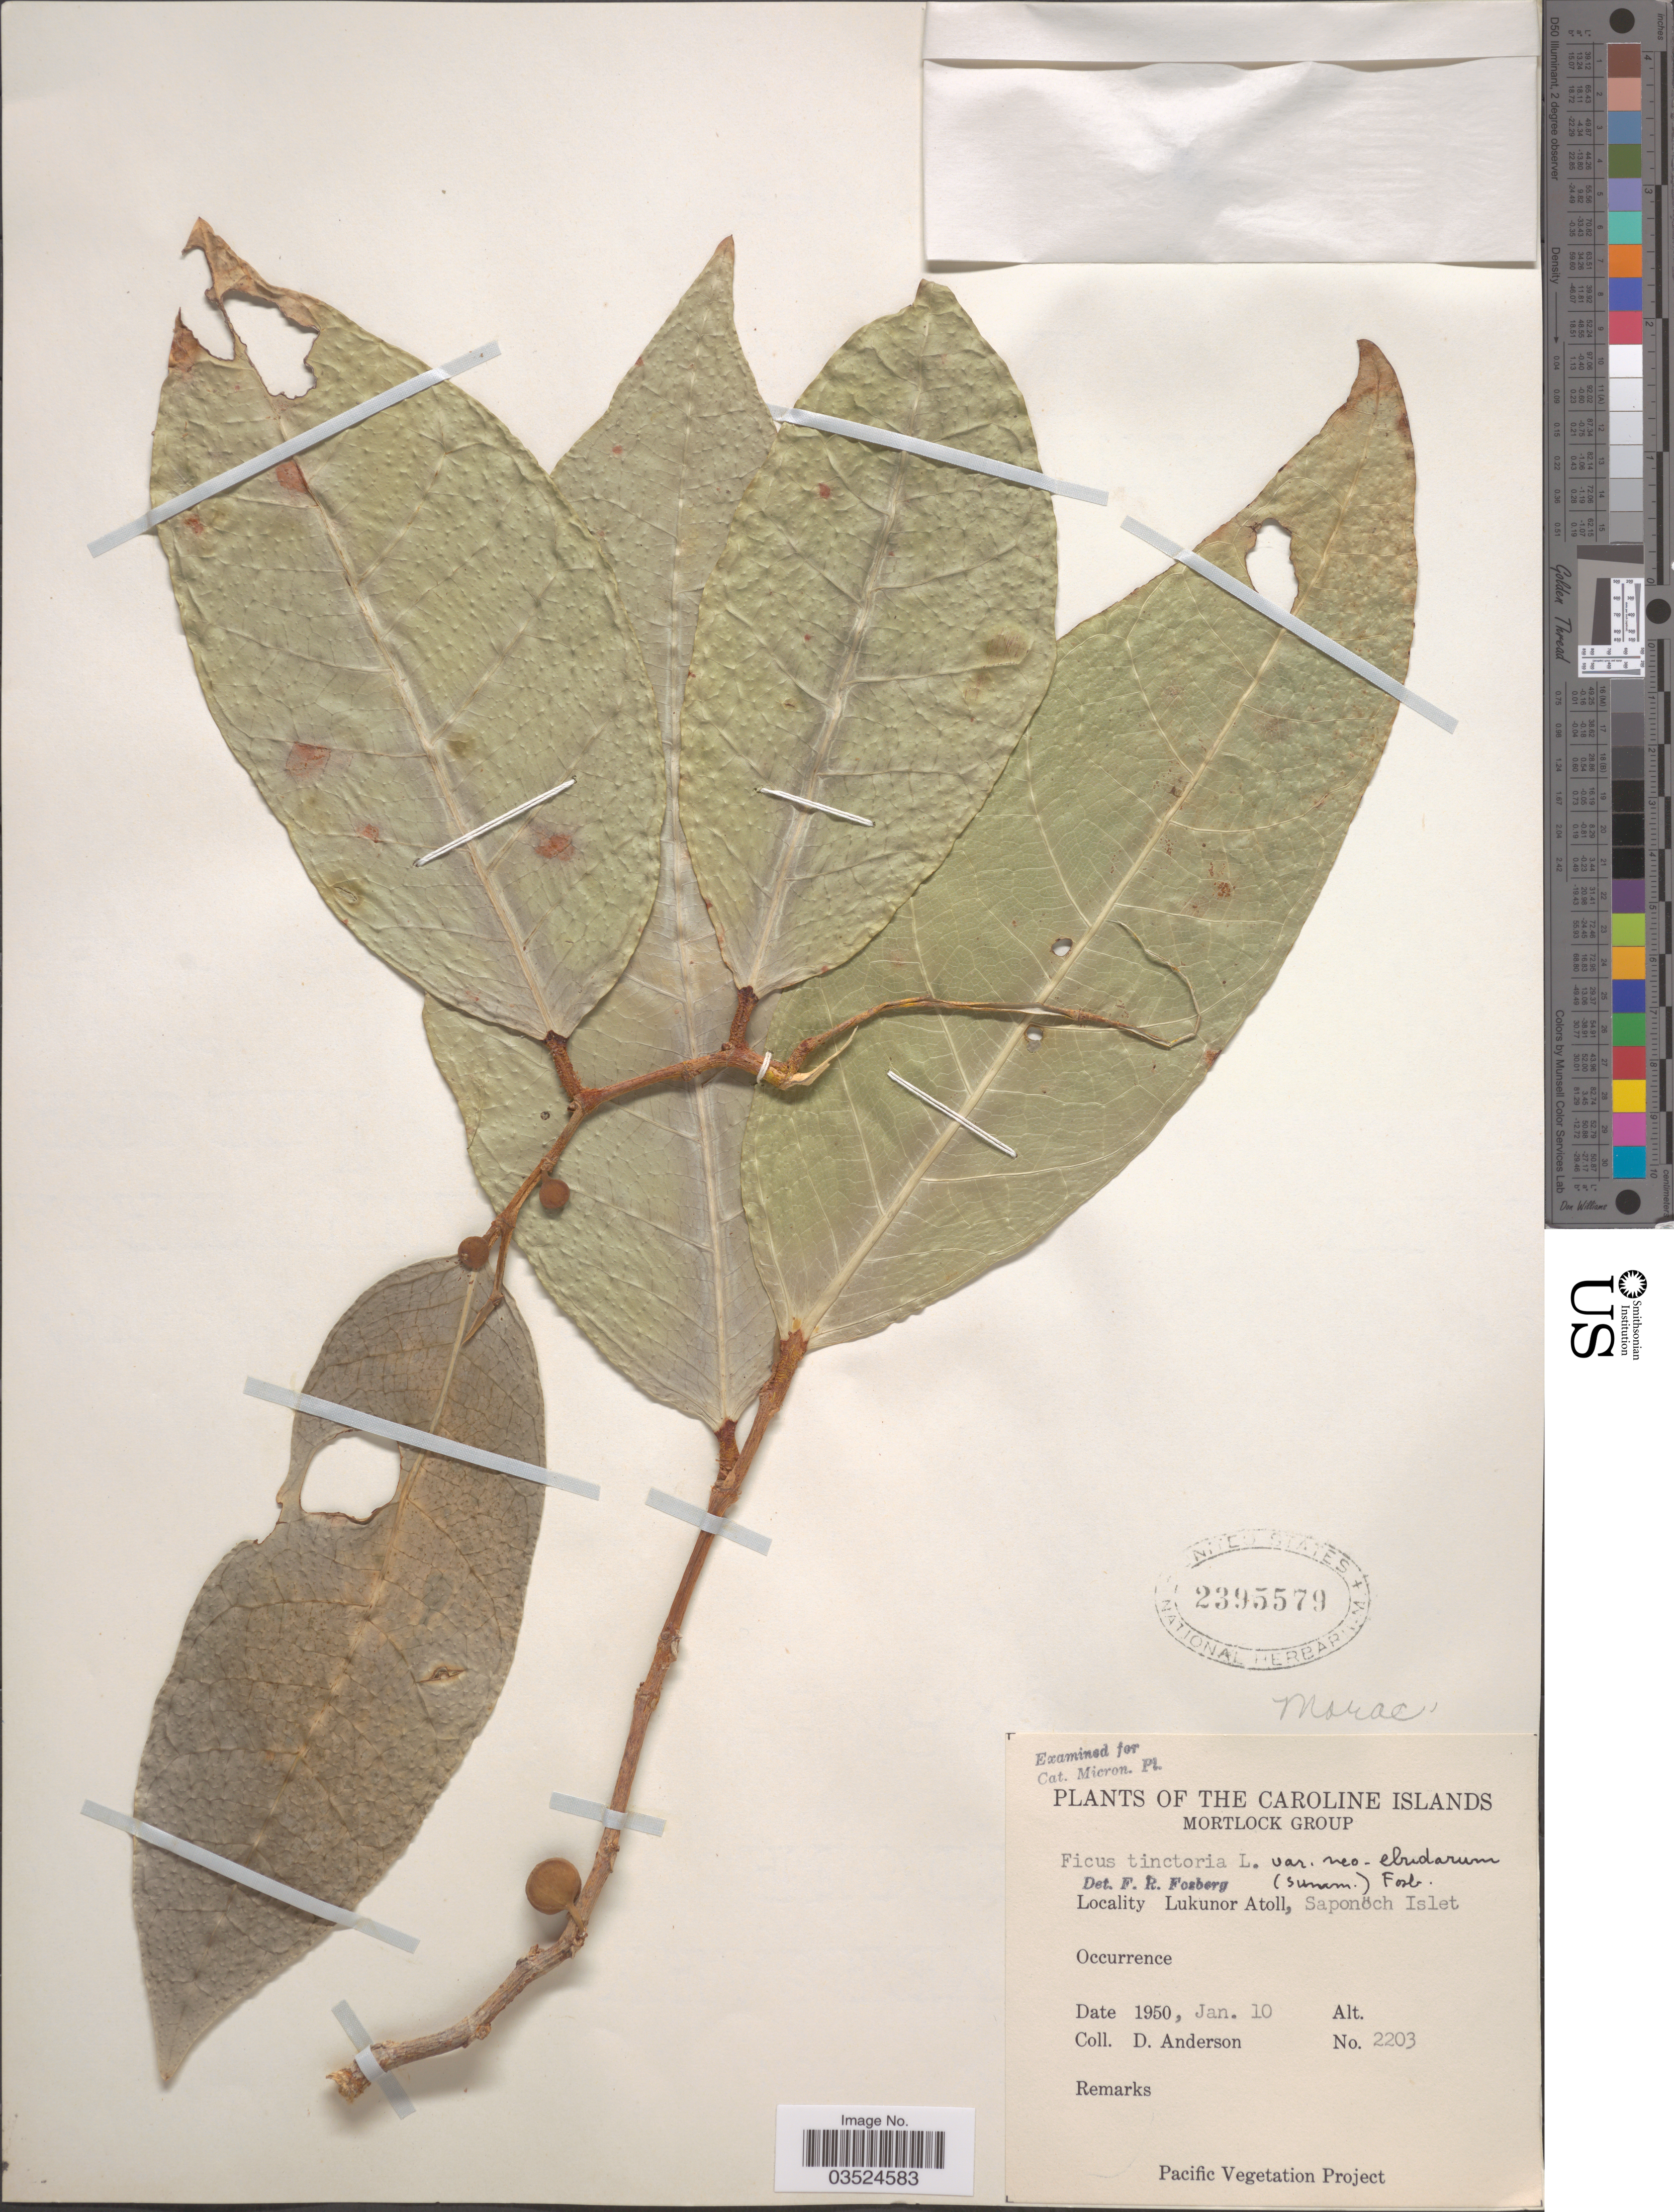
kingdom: Plantae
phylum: Tracheophyta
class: Magnoliopsida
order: Rosales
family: Moraceae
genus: Ficus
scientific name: Ficus tinctoria var. neoebudarum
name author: (Summerh.) Fosberg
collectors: D. Anderson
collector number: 2203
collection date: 1950-01-10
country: Micronesia, Federated States of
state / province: Truk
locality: The Caroline Islands. Mortlock Group. Lukunor Atoll, Saponöch Islet.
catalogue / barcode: US 2395579